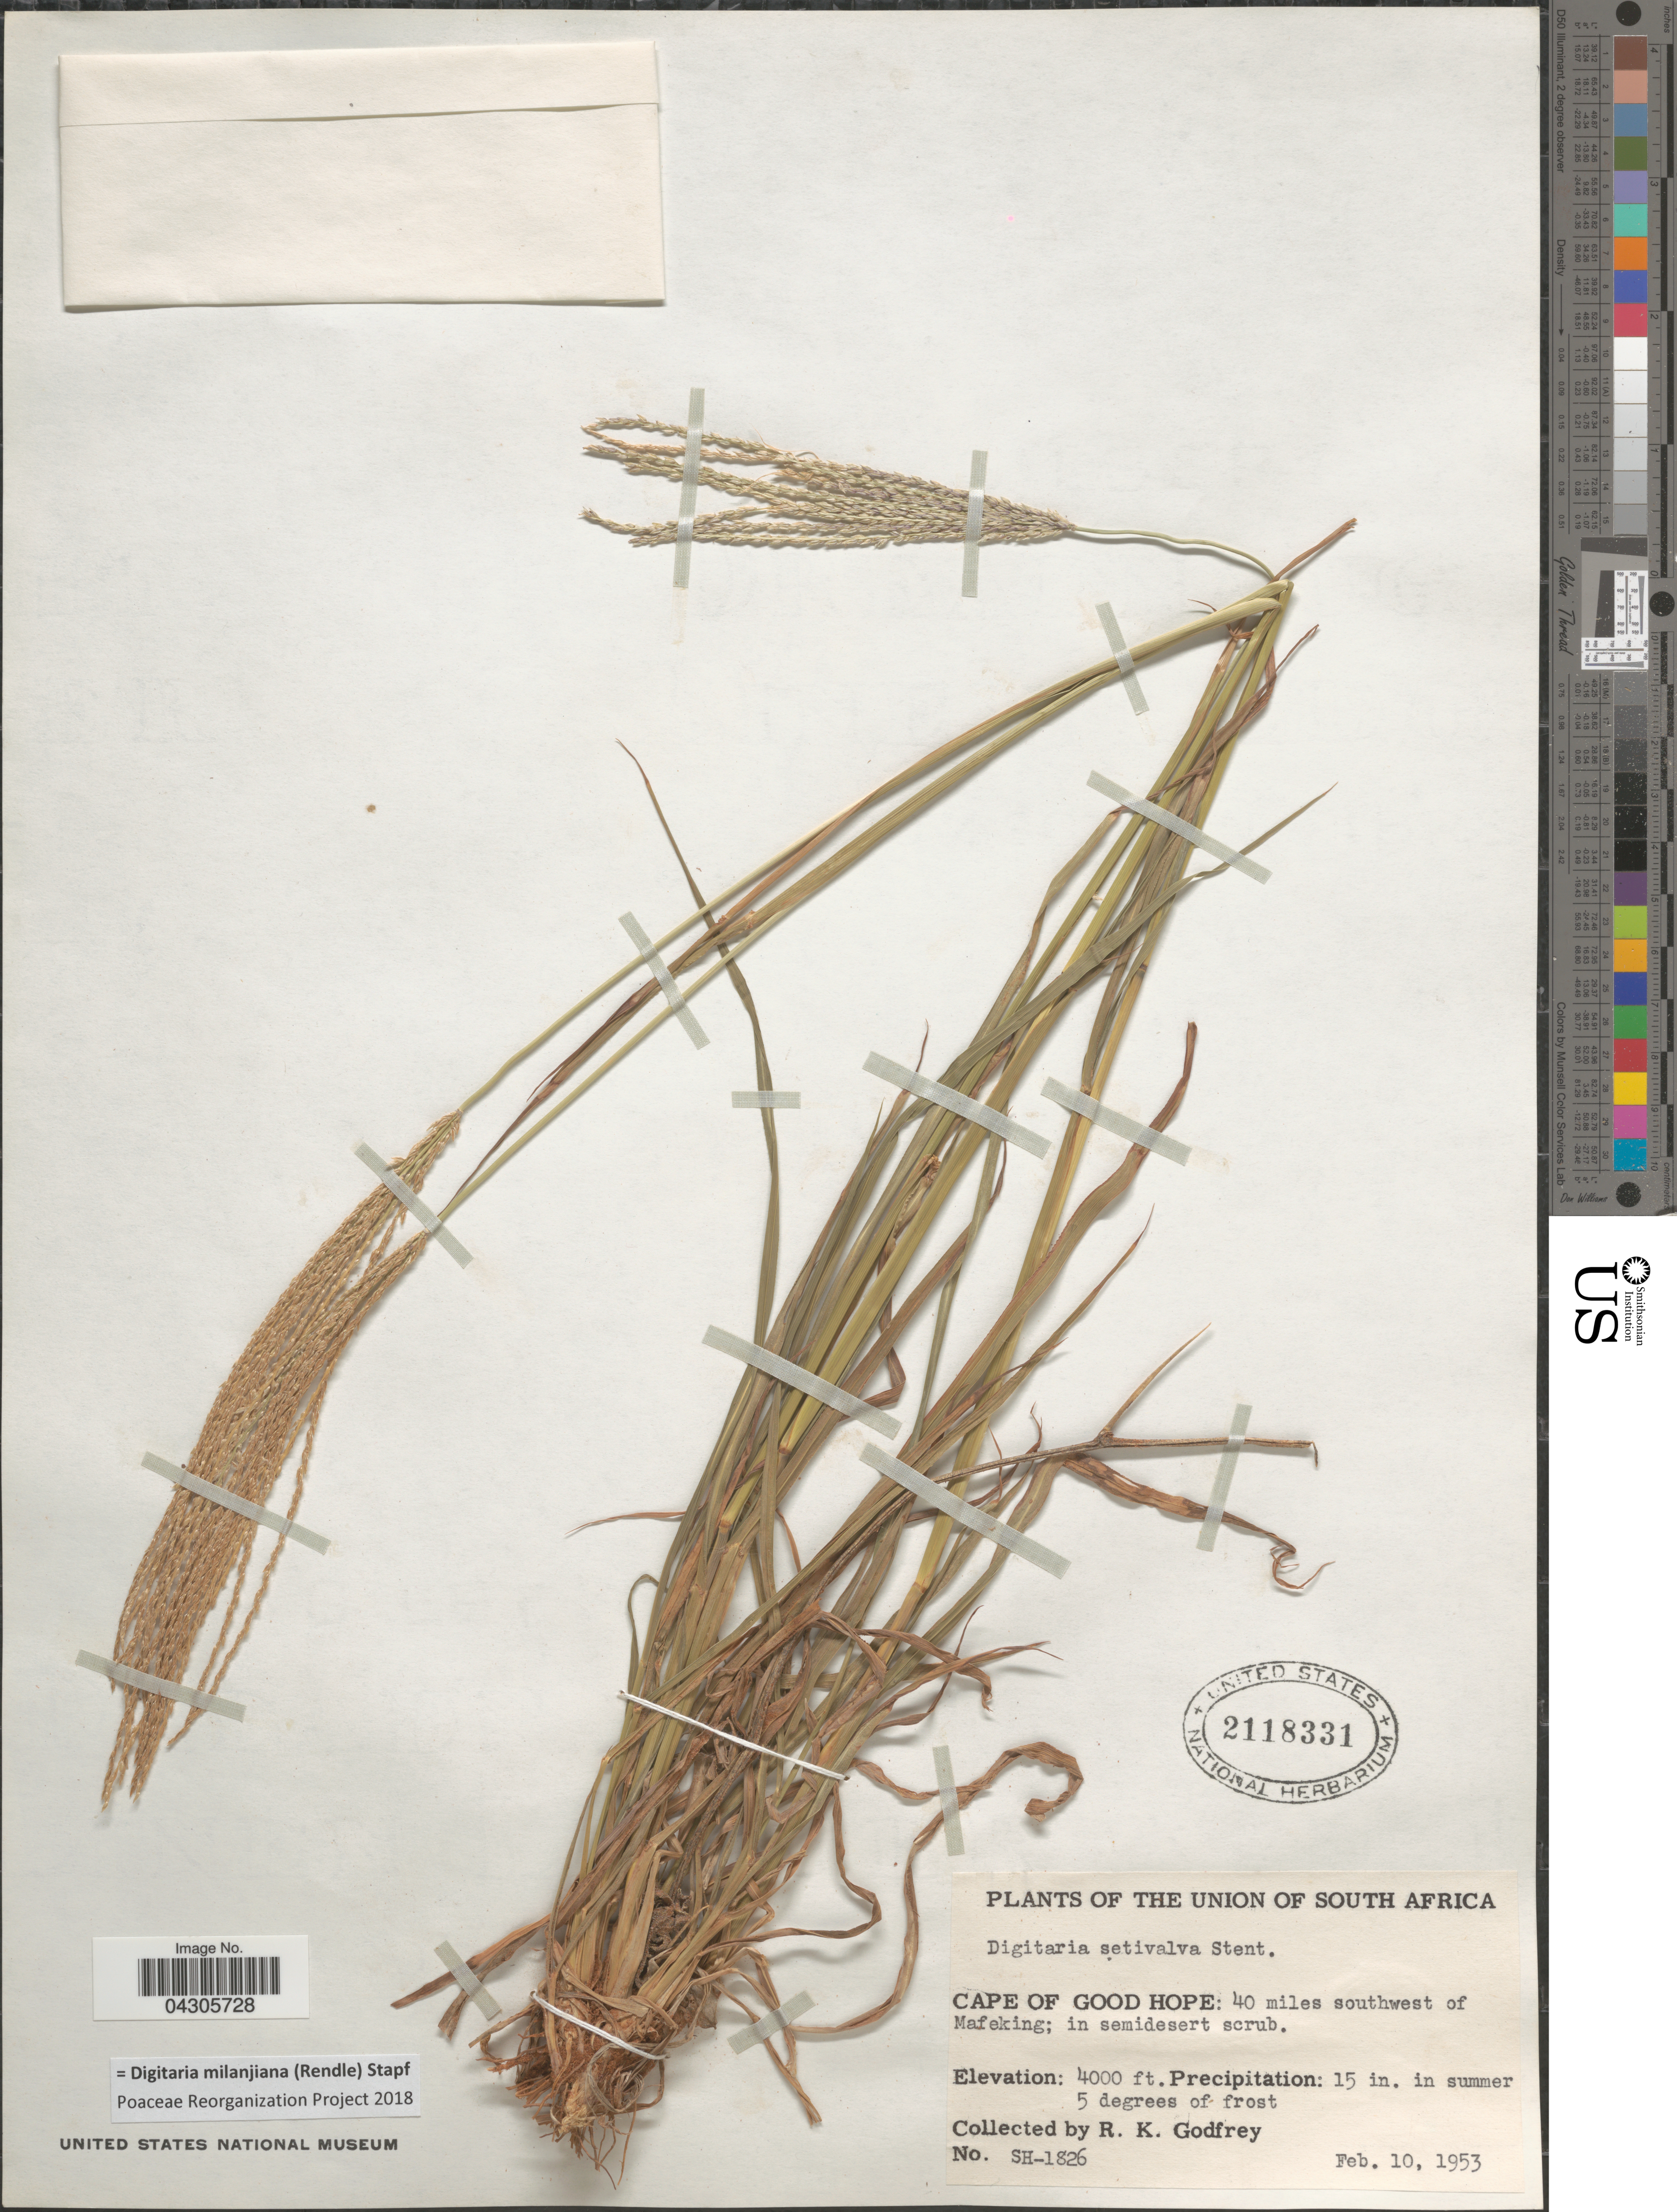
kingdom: Plantae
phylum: Tracheophyta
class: Liliopsida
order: Poales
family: Poaceae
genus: Digitaria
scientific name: Digitaria milanjiana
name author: (Rendle) Stapf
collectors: R. K. Godfrey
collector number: SH-1826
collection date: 1953-02-10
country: South Africa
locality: The Union Of South Africa. Cape Of Good Hope: 40 miles southwest of Mafeking; in semidesert scrub.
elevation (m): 1219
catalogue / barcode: US 2118331